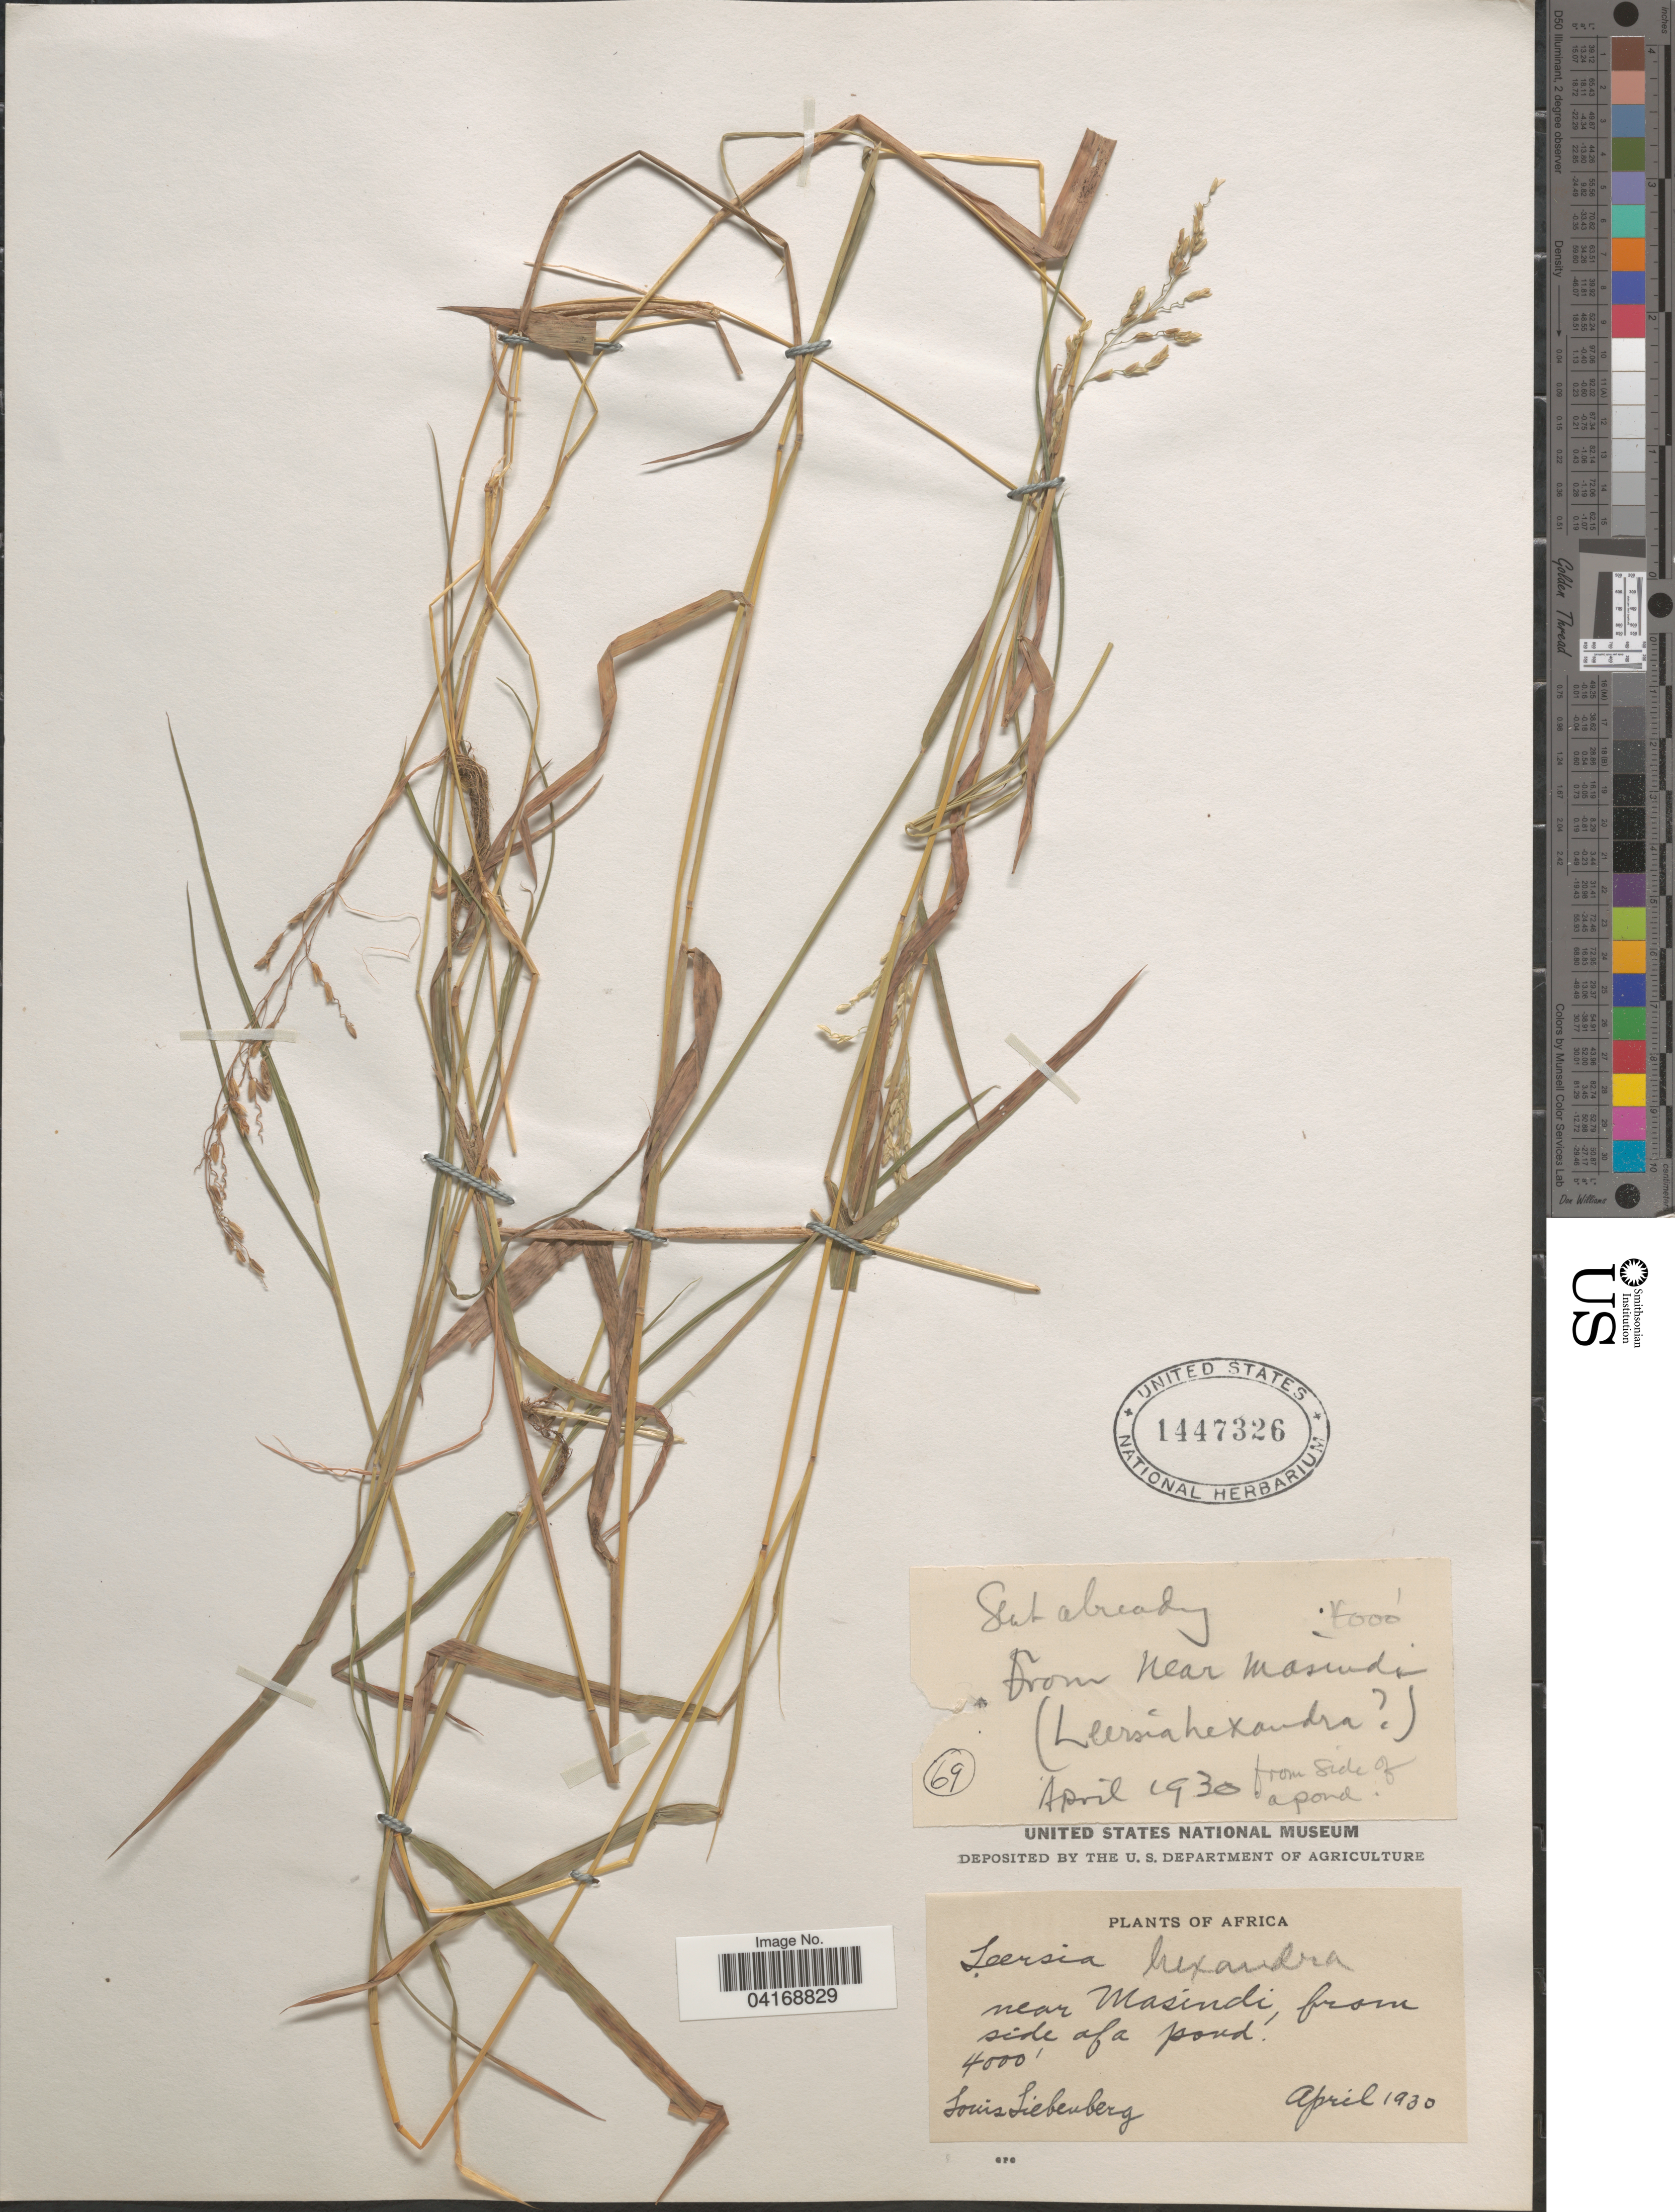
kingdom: Plantae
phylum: Tracheophyta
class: Liliopsida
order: Poales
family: Poaceae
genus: Leersia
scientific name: Leersia hexandra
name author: Sw.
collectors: L. Liebenberg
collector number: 69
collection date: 1930-04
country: Uganda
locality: Africa. Near Masindi, from side of a pond.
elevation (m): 1219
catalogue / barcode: US 1447326